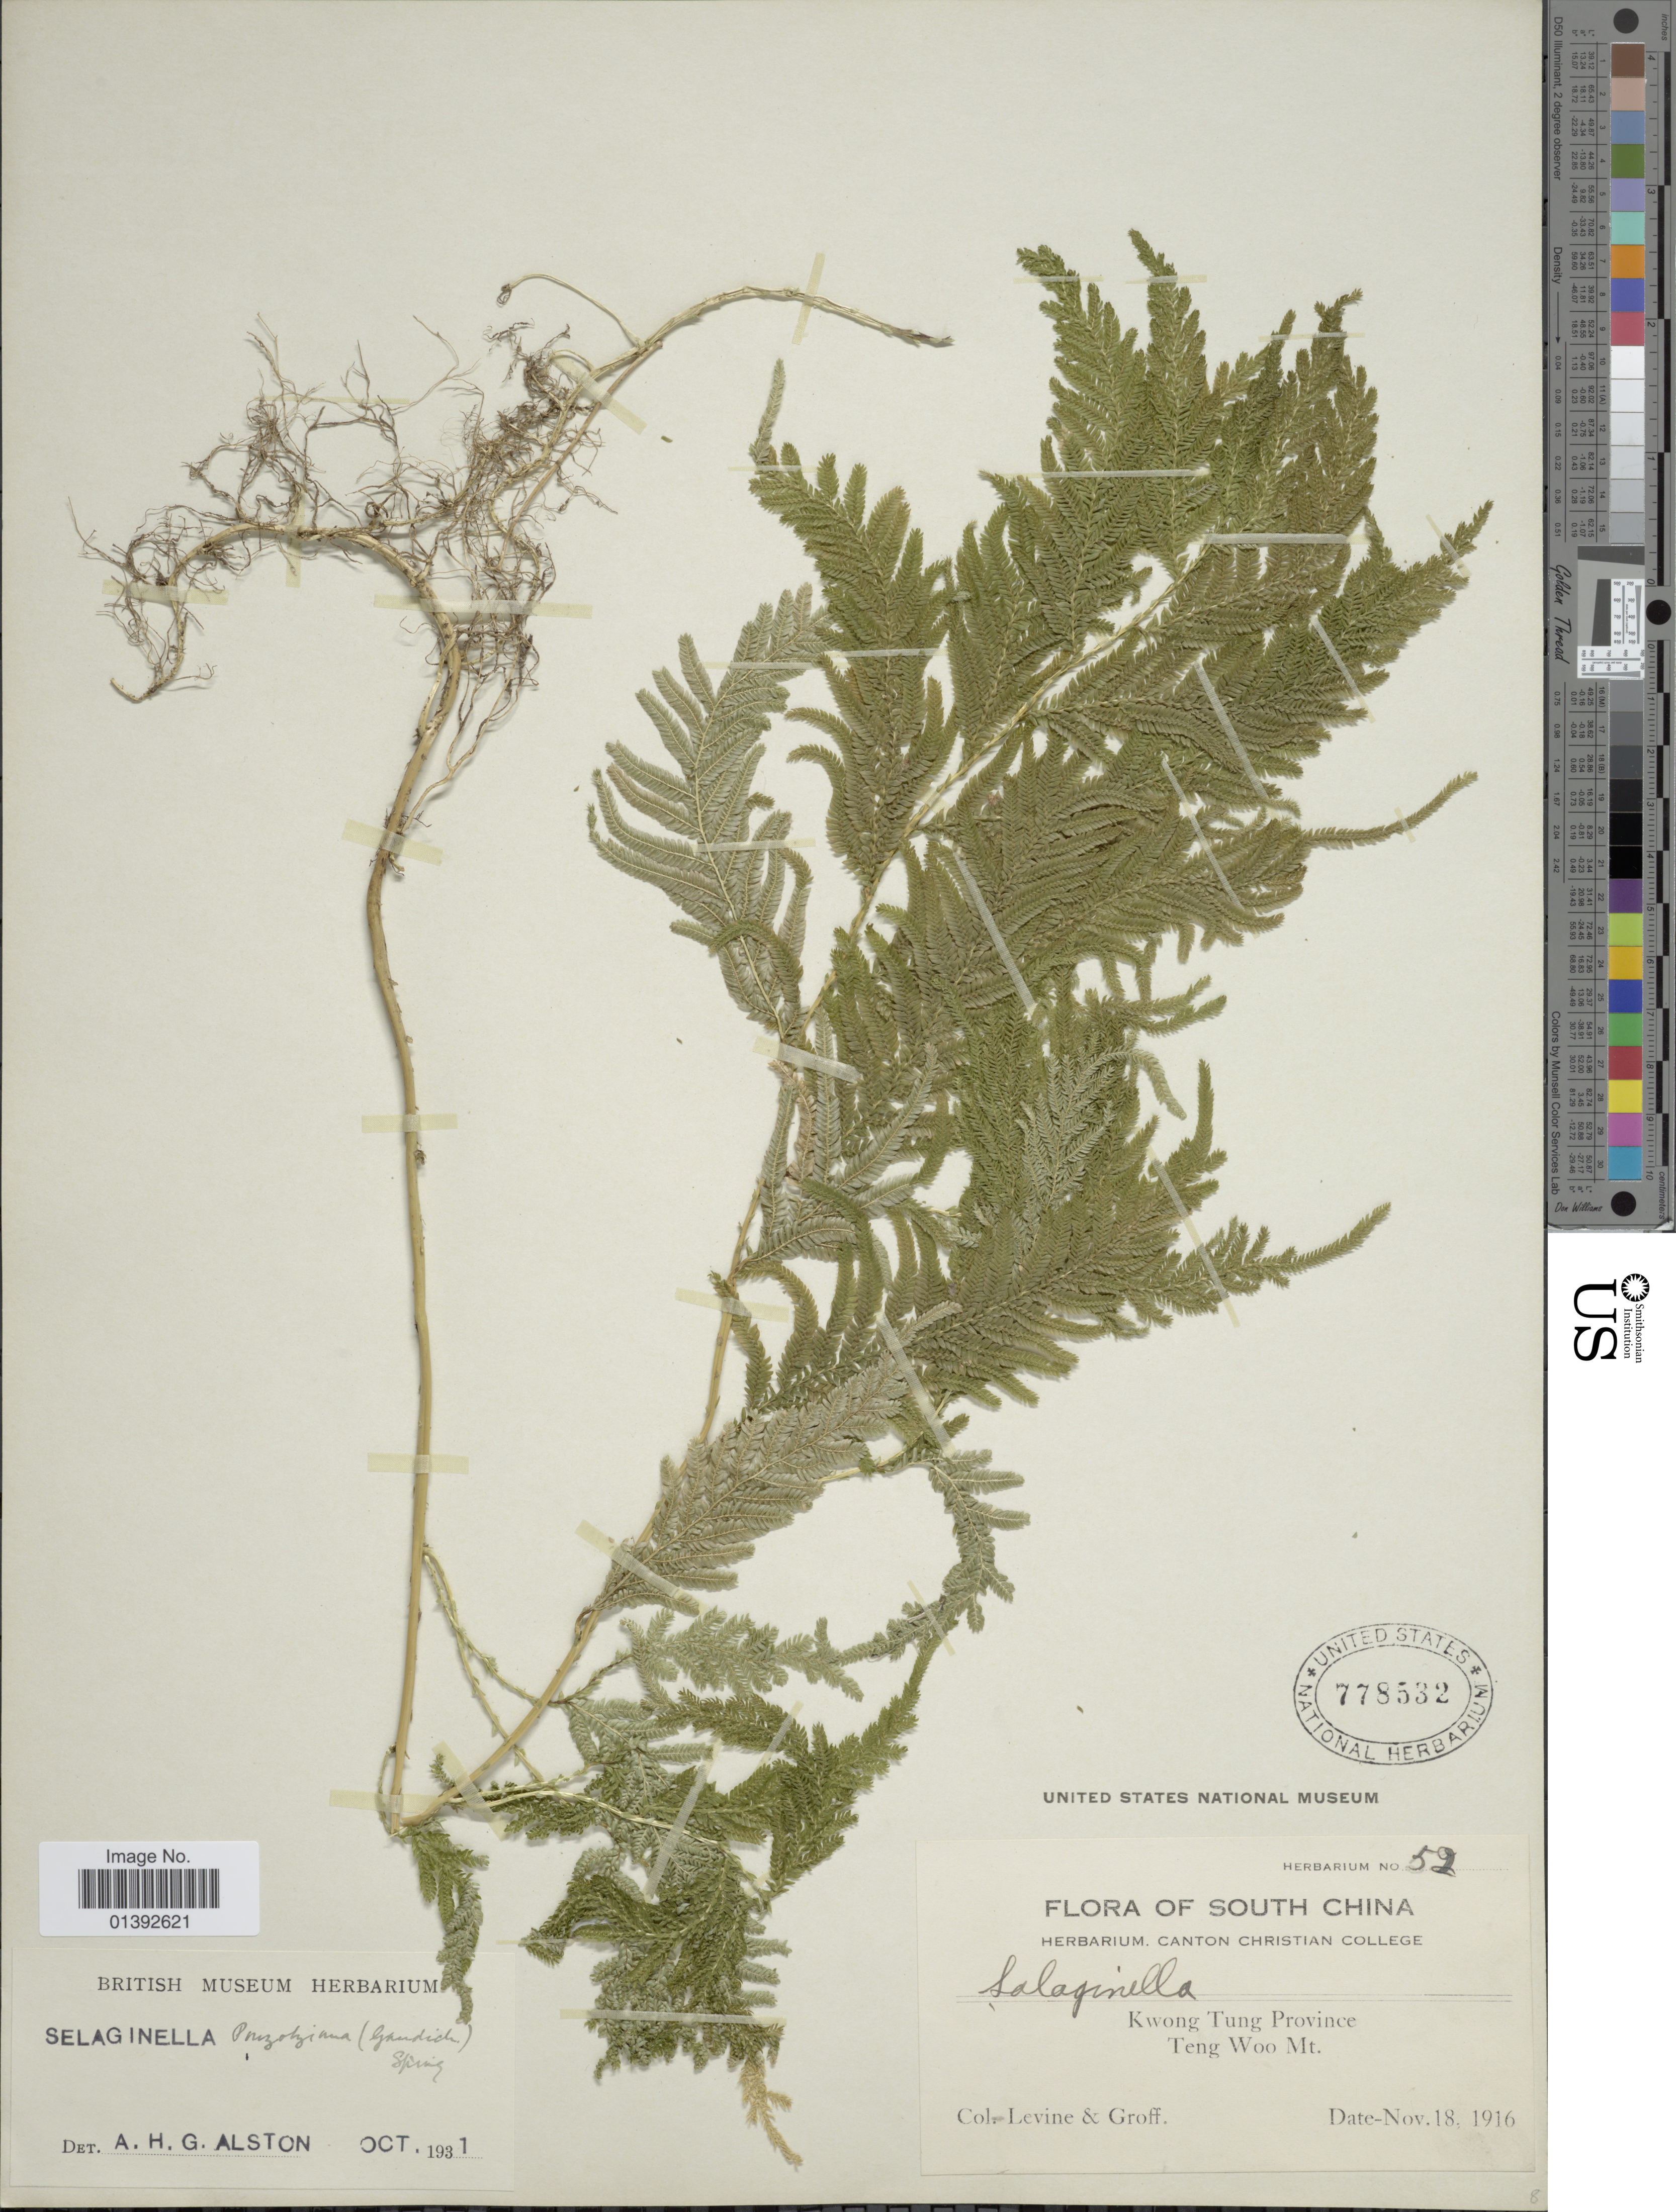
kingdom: Plantae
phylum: Tracheophyta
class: Lycopodiopsida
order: Selaginellales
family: Selaginellaceae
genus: Selaginella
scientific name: Selaginella delicatula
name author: (Desv.) Alston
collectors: -. Levine & Groff.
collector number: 52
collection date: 1916-11-18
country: China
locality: South China, Kwong Tung Province, Teng Woo Mt.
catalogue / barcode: US 778532